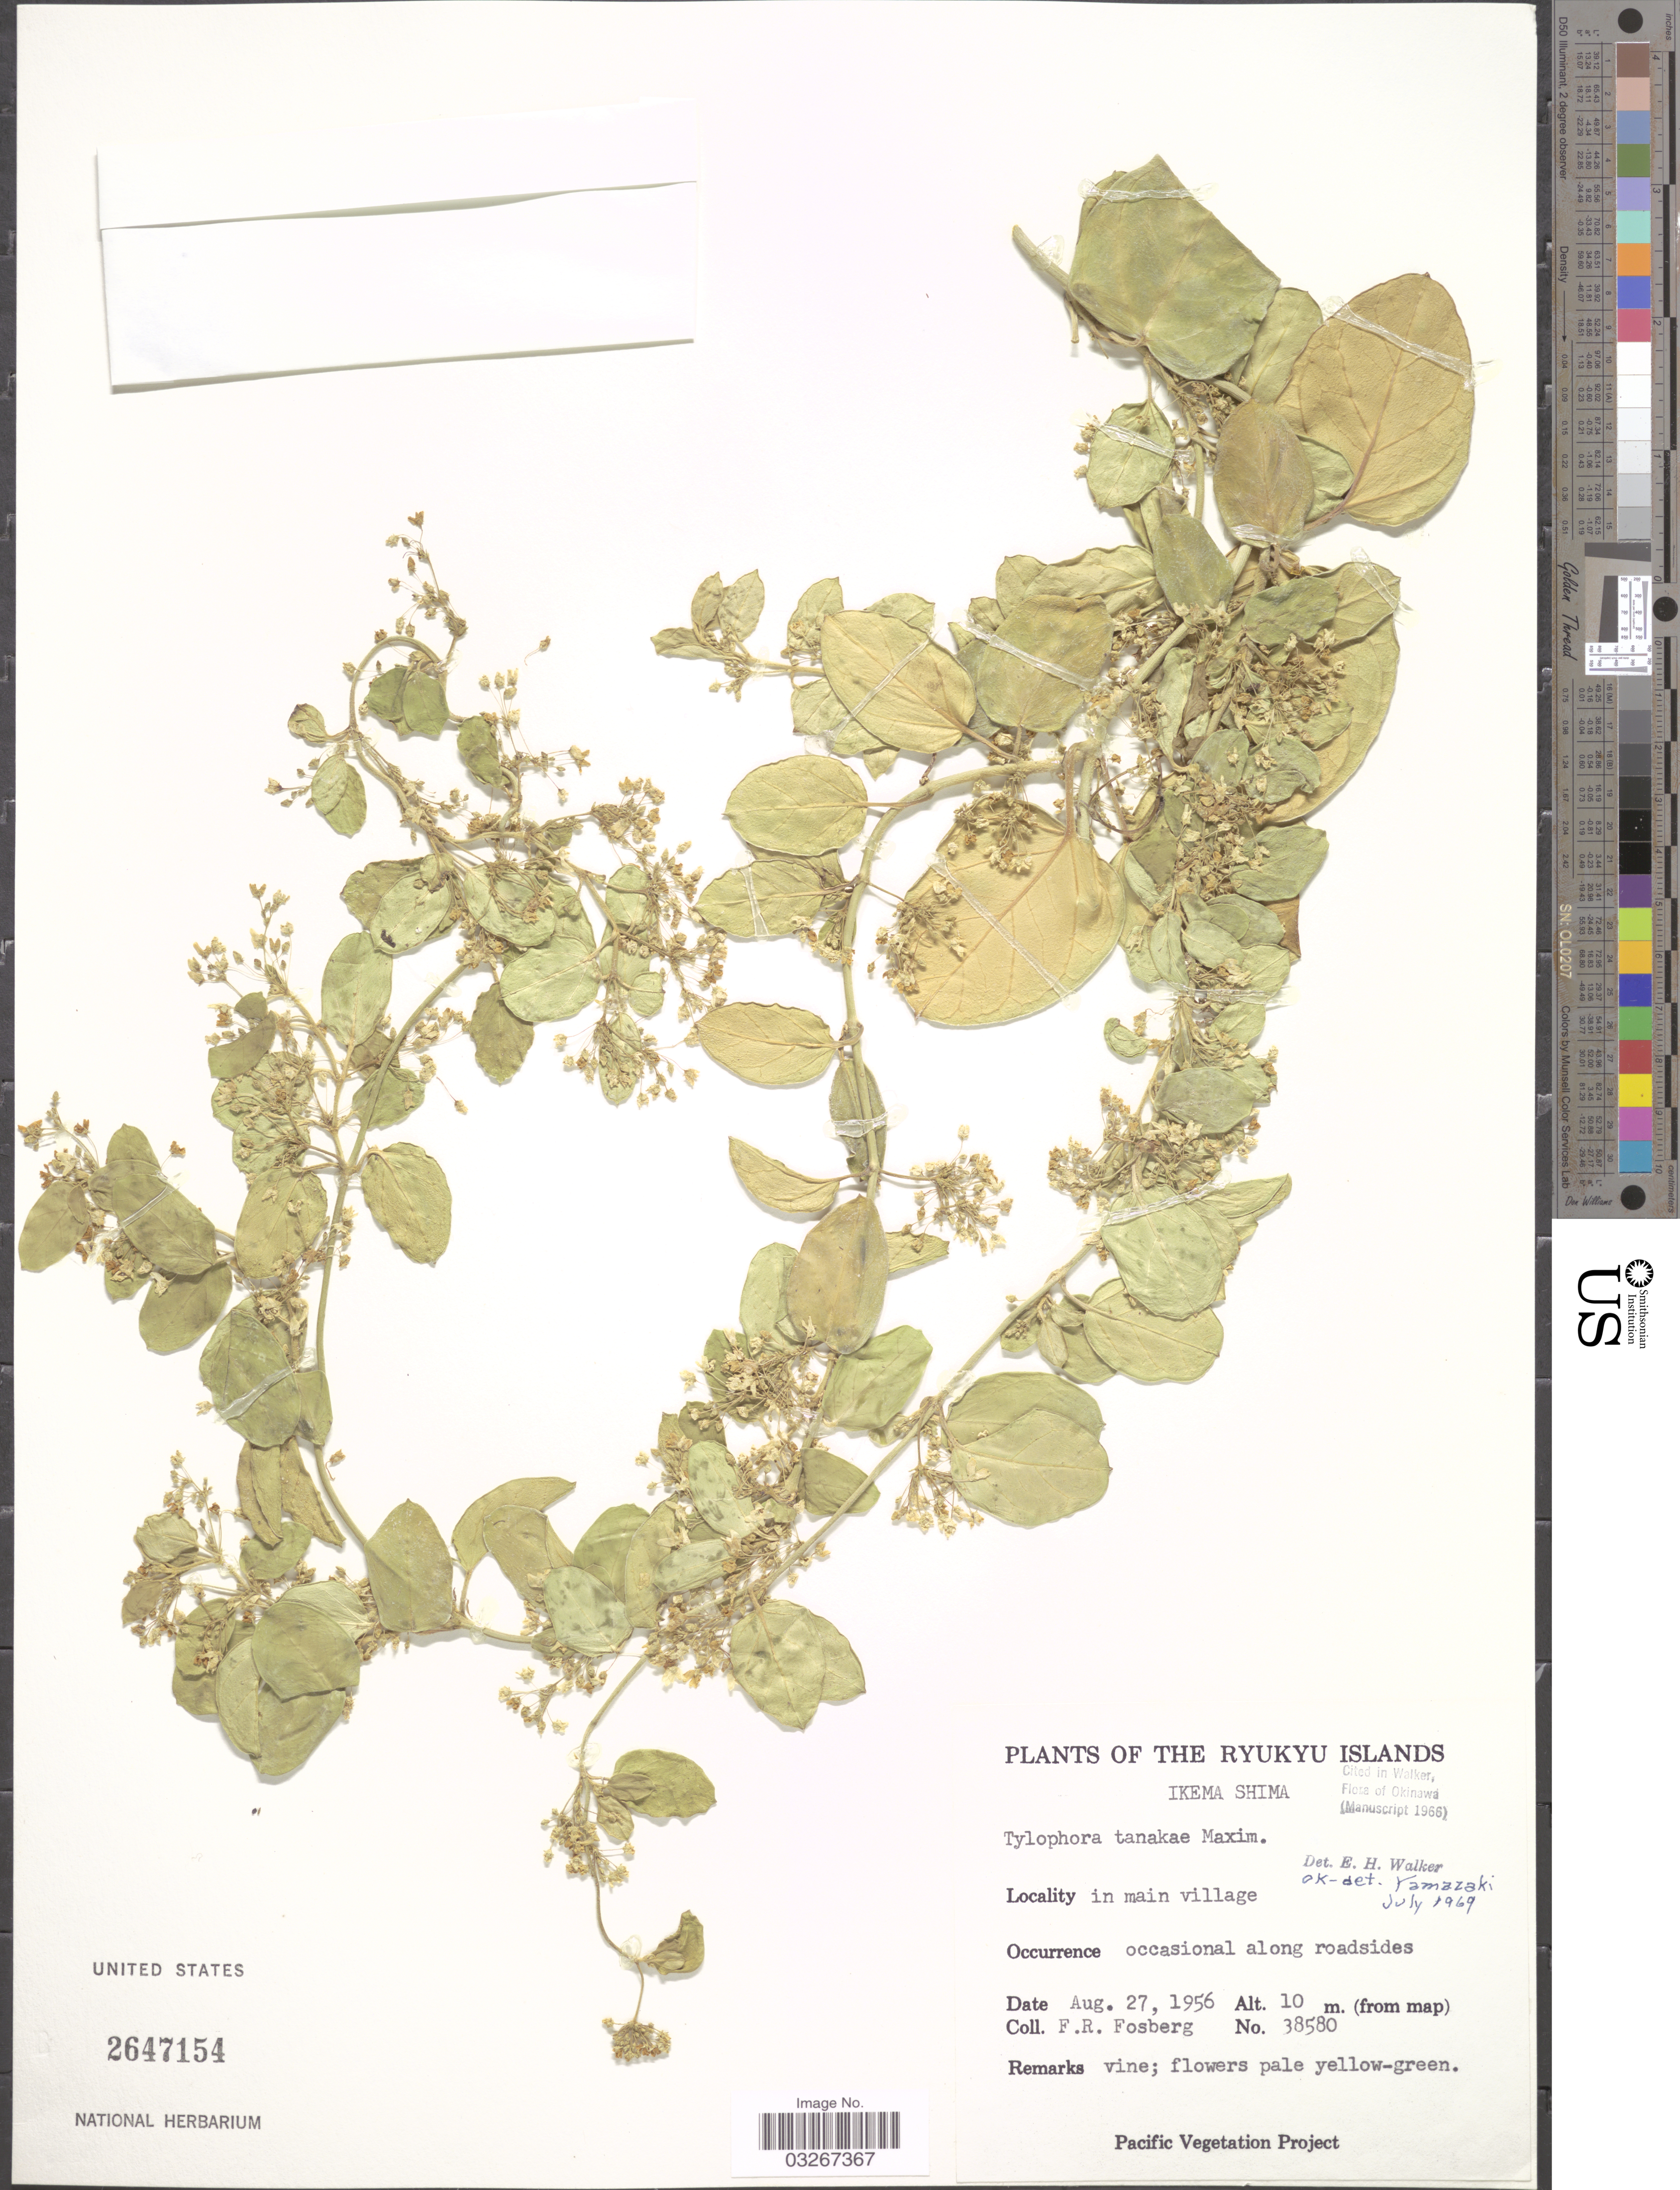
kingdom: Plantae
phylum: Tracheophyta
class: Magnoliopsida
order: Gentianales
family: Apocynaceae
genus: Tylophora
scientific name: Tylophora tanakae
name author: Maxim. ex Franch. & Sav.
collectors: F. R. Fosberg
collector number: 38580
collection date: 1956-08-27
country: Japan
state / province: Okinawa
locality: The Ryukyu Islands. Ikema Shima. In main village.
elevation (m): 10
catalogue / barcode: US 2647154